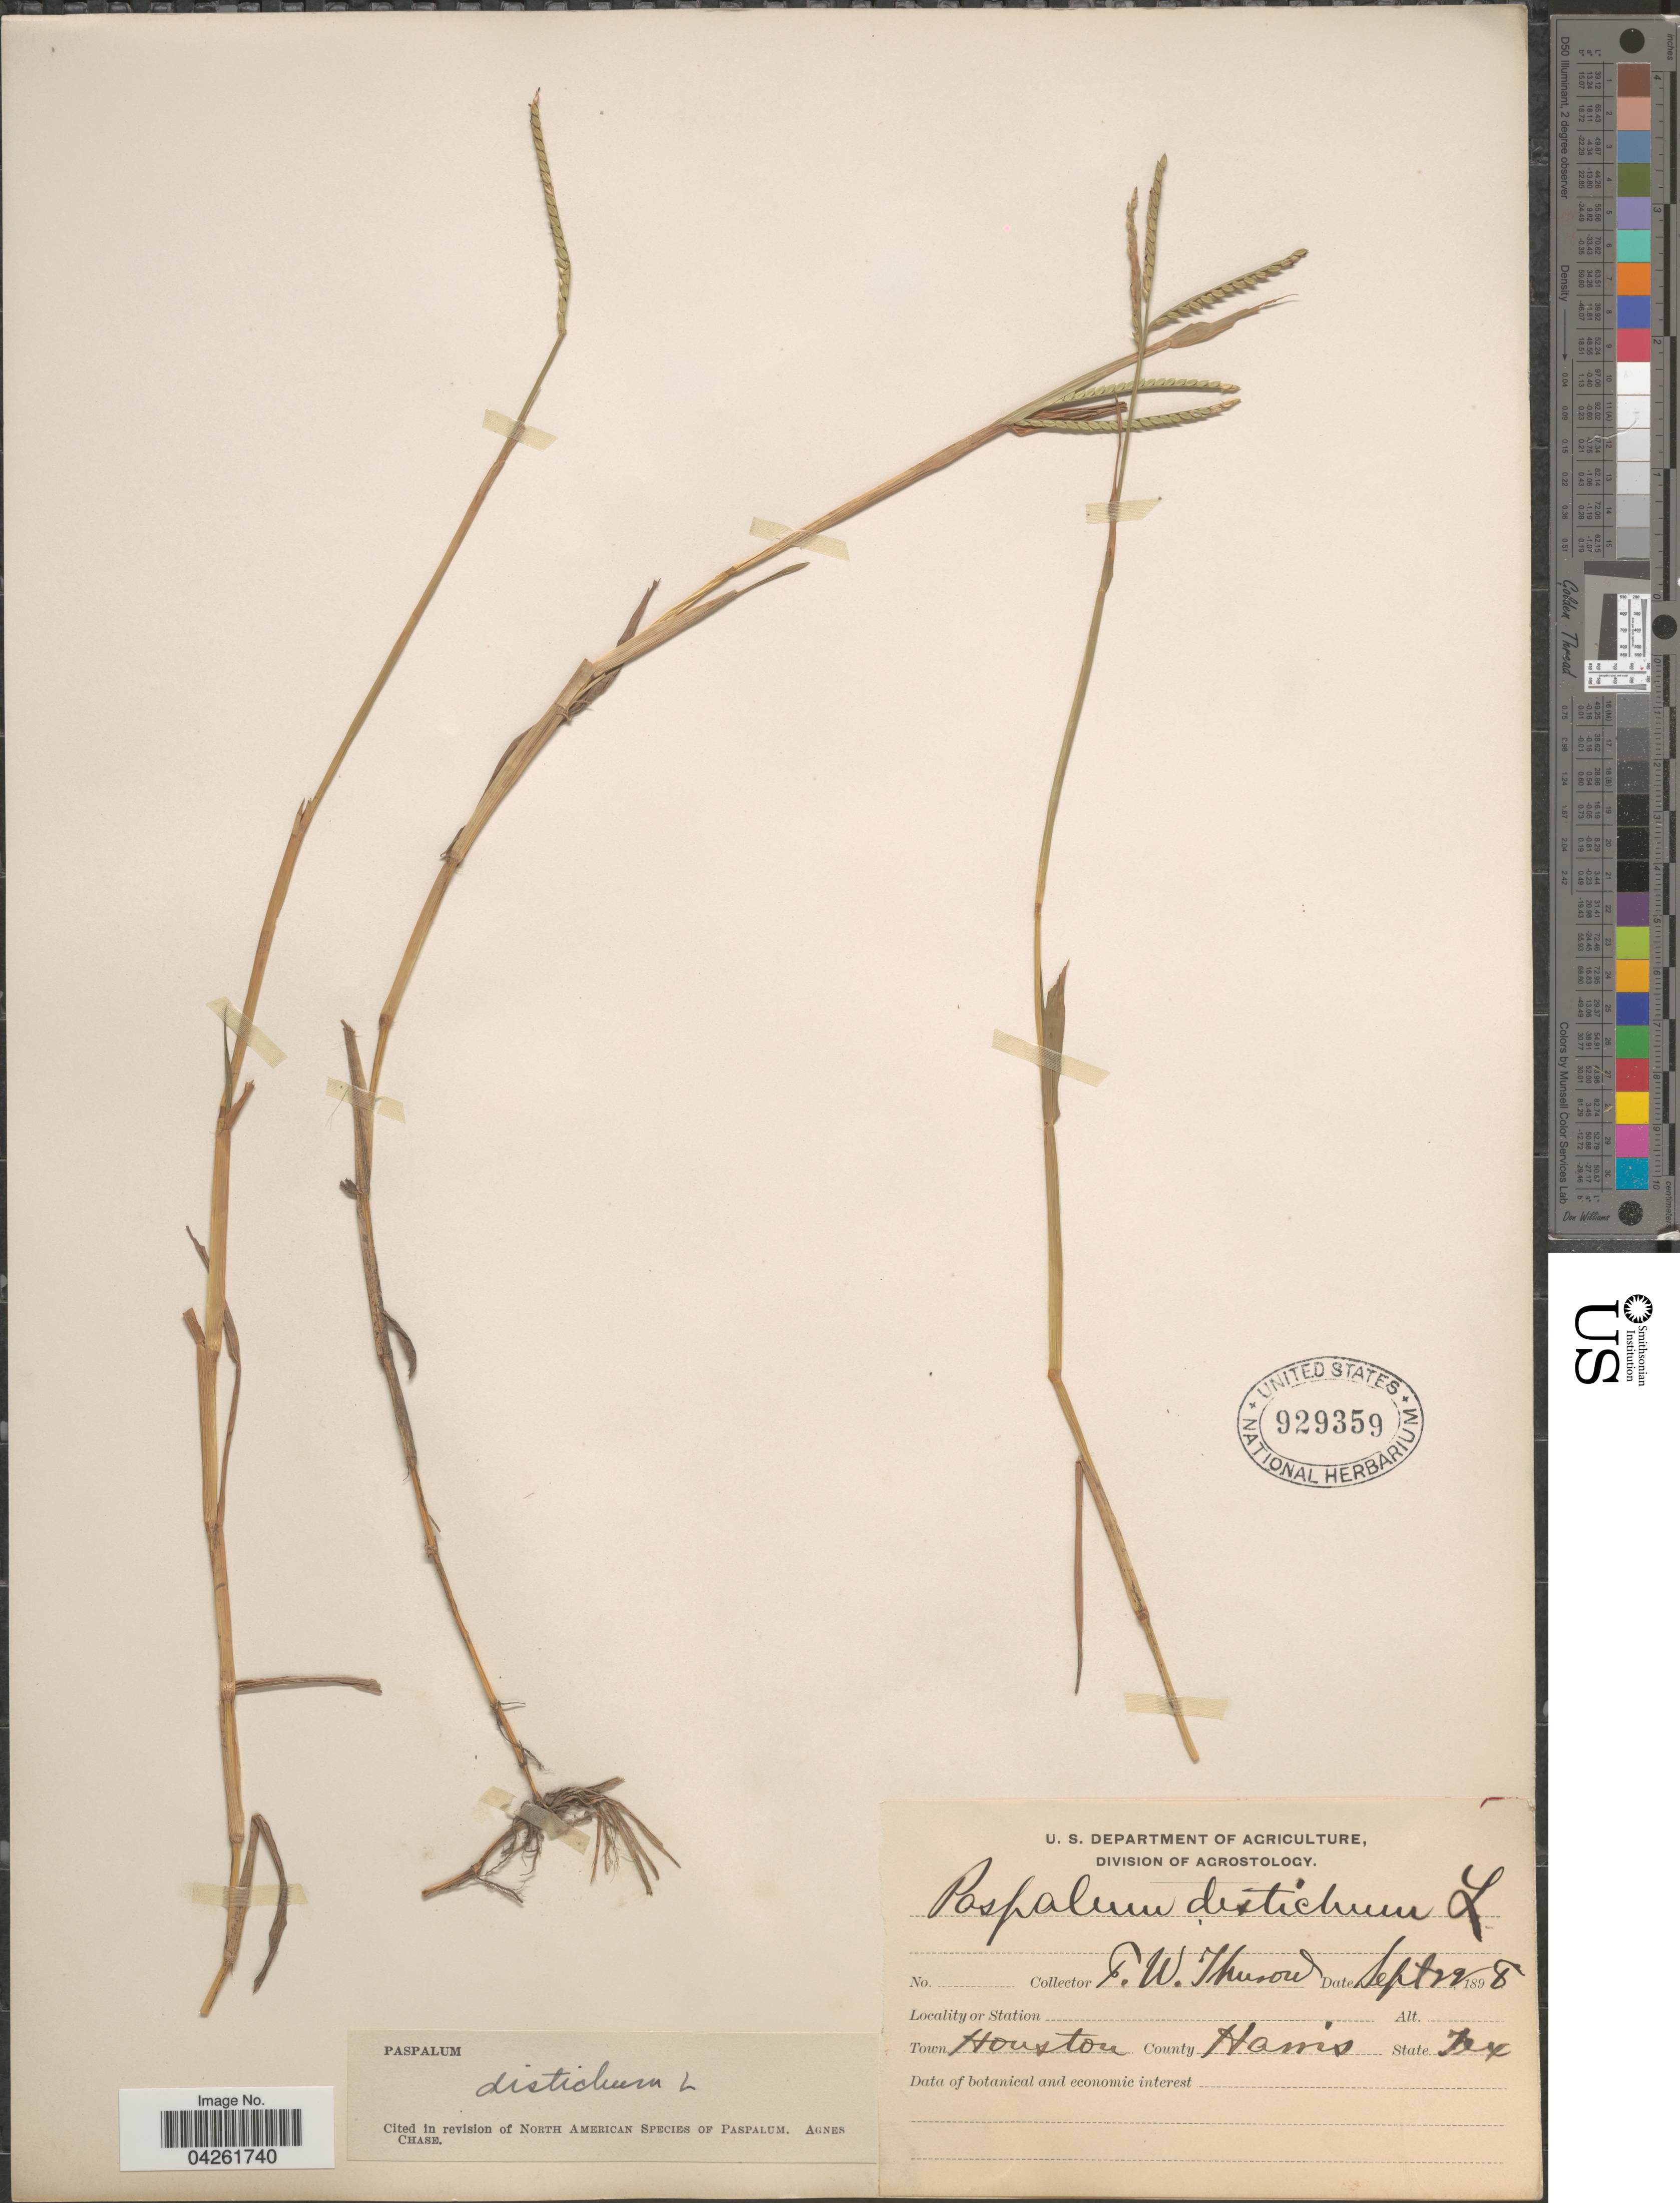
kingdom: Plantae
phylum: Tracheophyta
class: Liliopsida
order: Poales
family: Poaceae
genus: Paspalum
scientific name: Paspalum distichum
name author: L.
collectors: F. W. Thurow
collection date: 1898-09-22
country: United States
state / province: Texas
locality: Town Houston. County Harris.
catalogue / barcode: US 929359